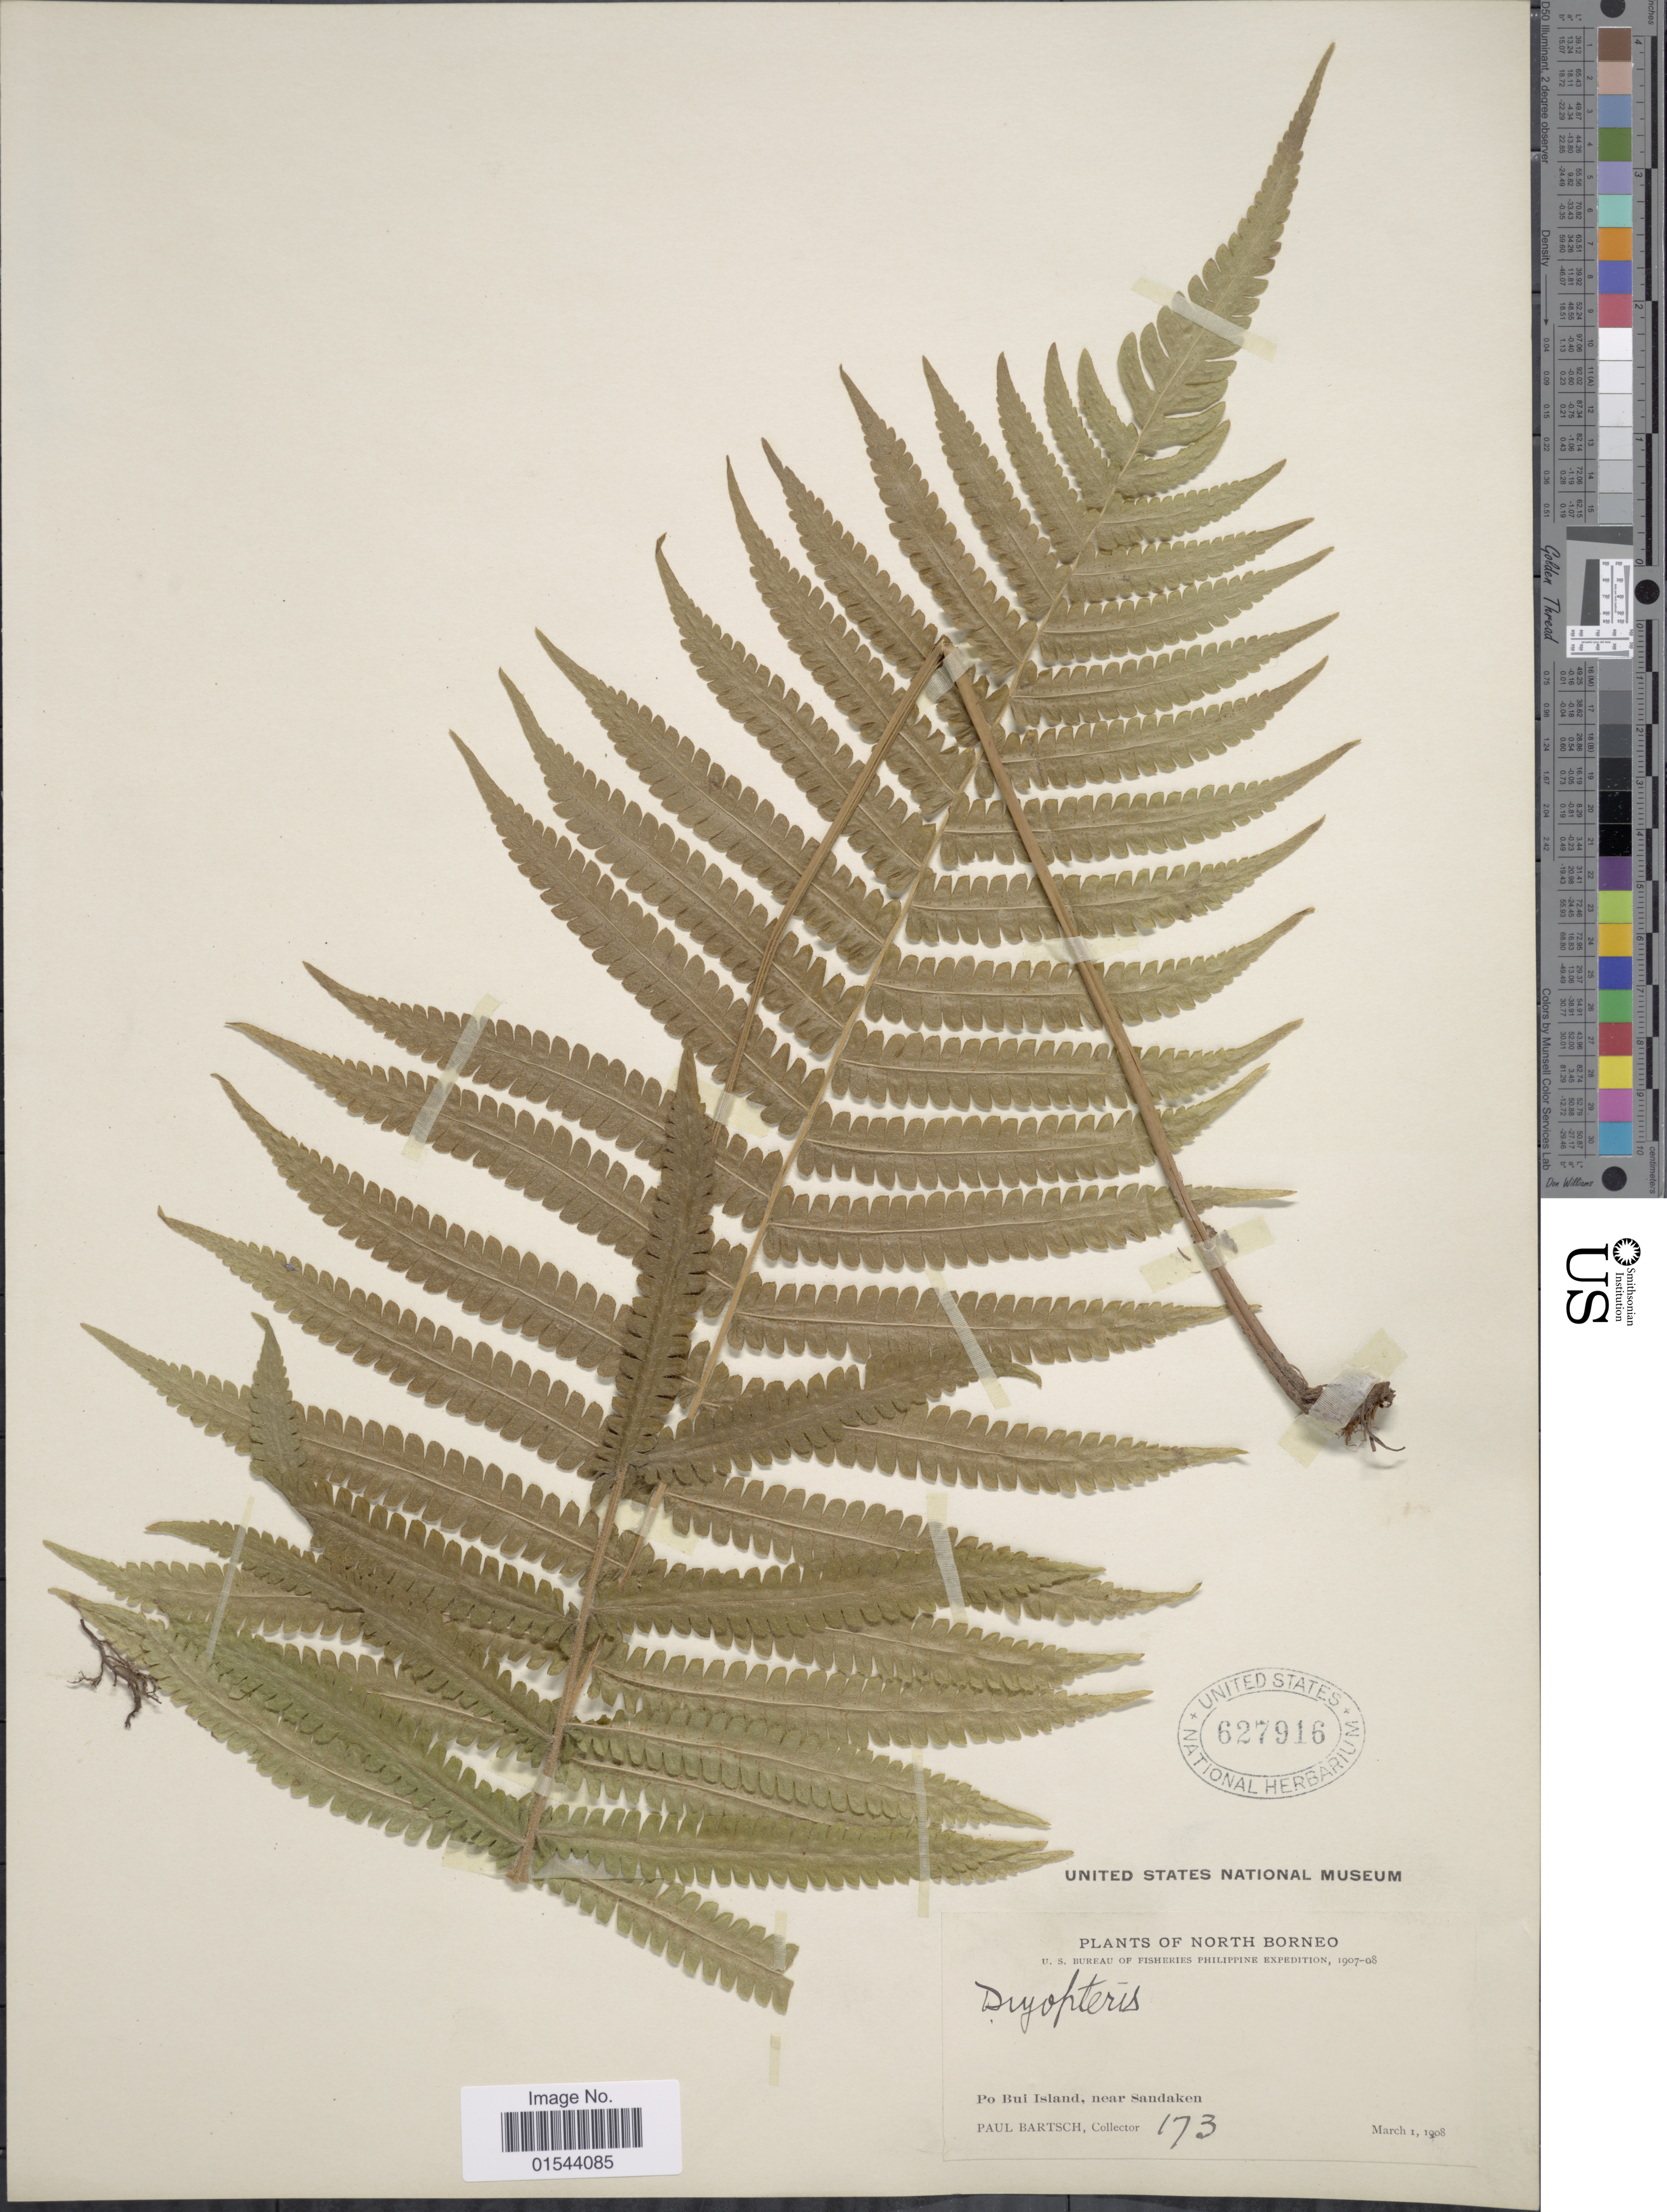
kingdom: Plantae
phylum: Tracheophyta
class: Polypodiopsida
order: Polypodiales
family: Thelypteridaceae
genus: Christella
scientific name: Christella parasitica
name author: (L.) H. Lév.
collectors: P. Bartsch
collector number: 173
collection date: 1908-03-01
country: Malaysia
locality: North Borneo, Po Bui Island, near Sandaken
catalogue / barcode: US 627916